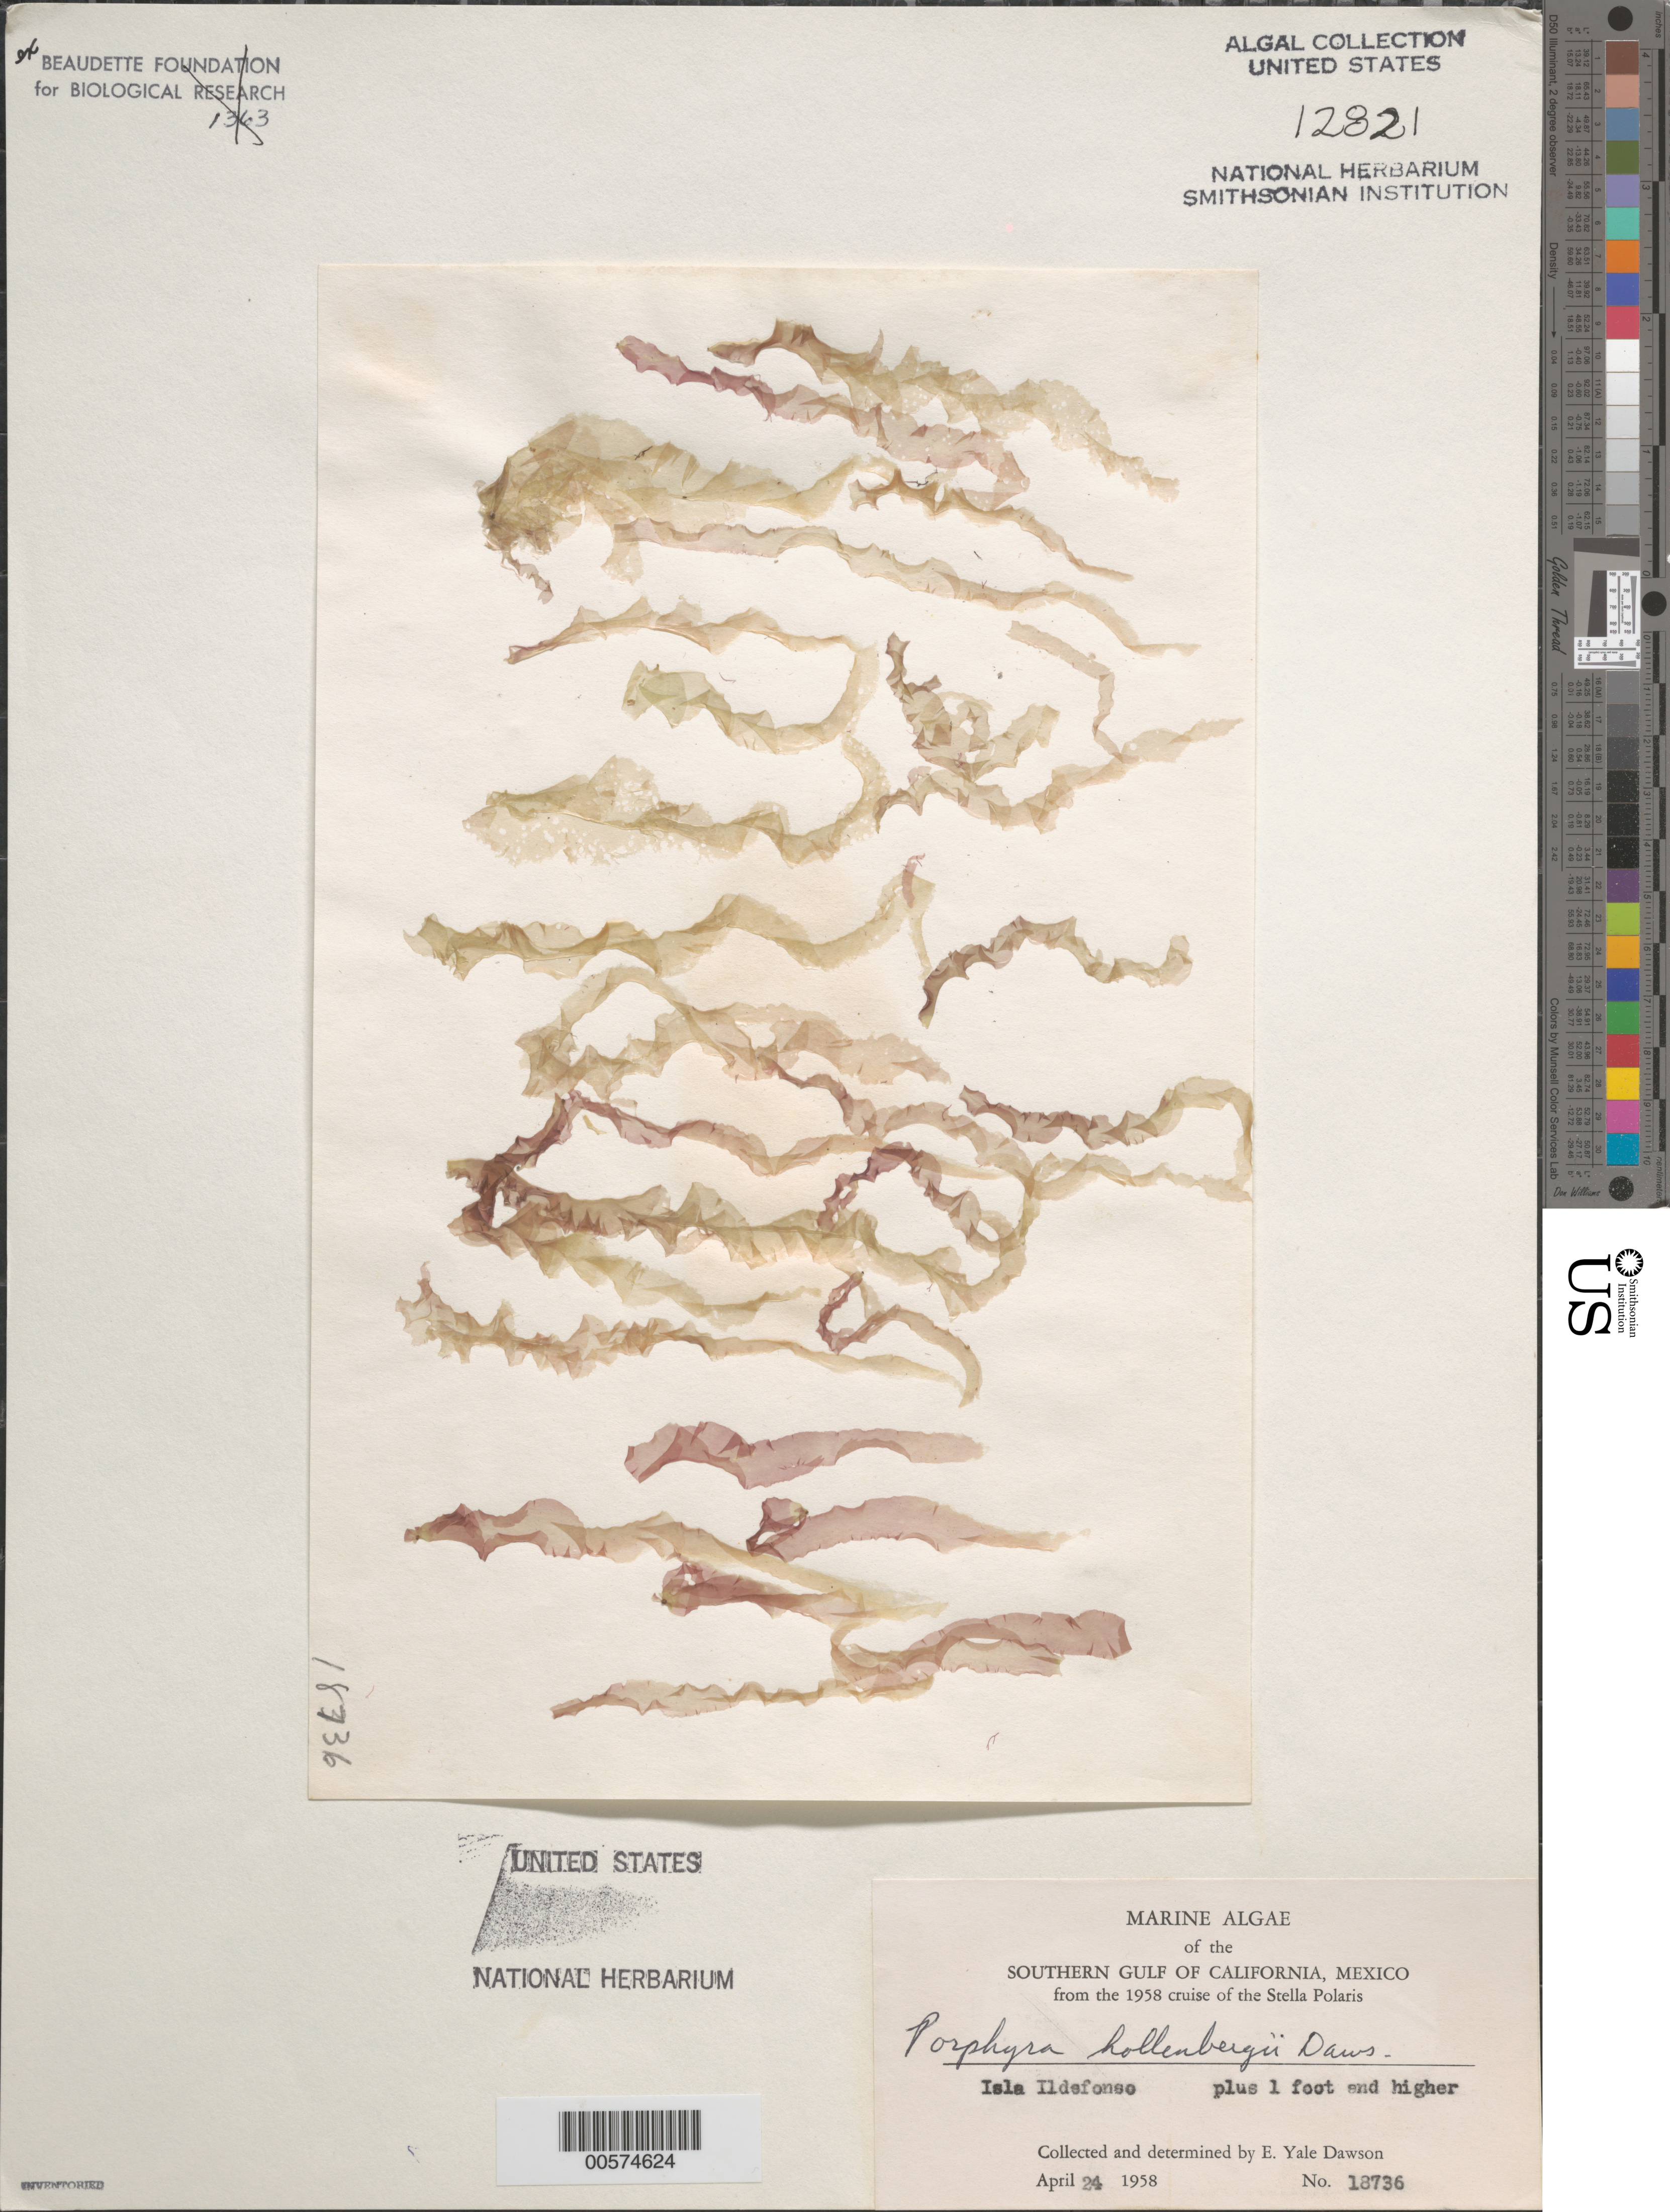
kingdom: Plantae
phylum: Rhodophyta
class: Bangiophyceae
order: Bangiales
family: Bangiaceae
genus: Porphyra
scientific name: Porphyra hollenbergii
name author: E.Y. Dawson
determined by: Dawson, E. Y.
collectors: E. Y. Dawson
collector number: EYD 18736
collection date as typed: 24 Apr 1958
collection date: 1958-04-24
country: Mexico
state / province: Baja California Sur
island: Isla Ildefonso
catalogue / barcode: US 12821